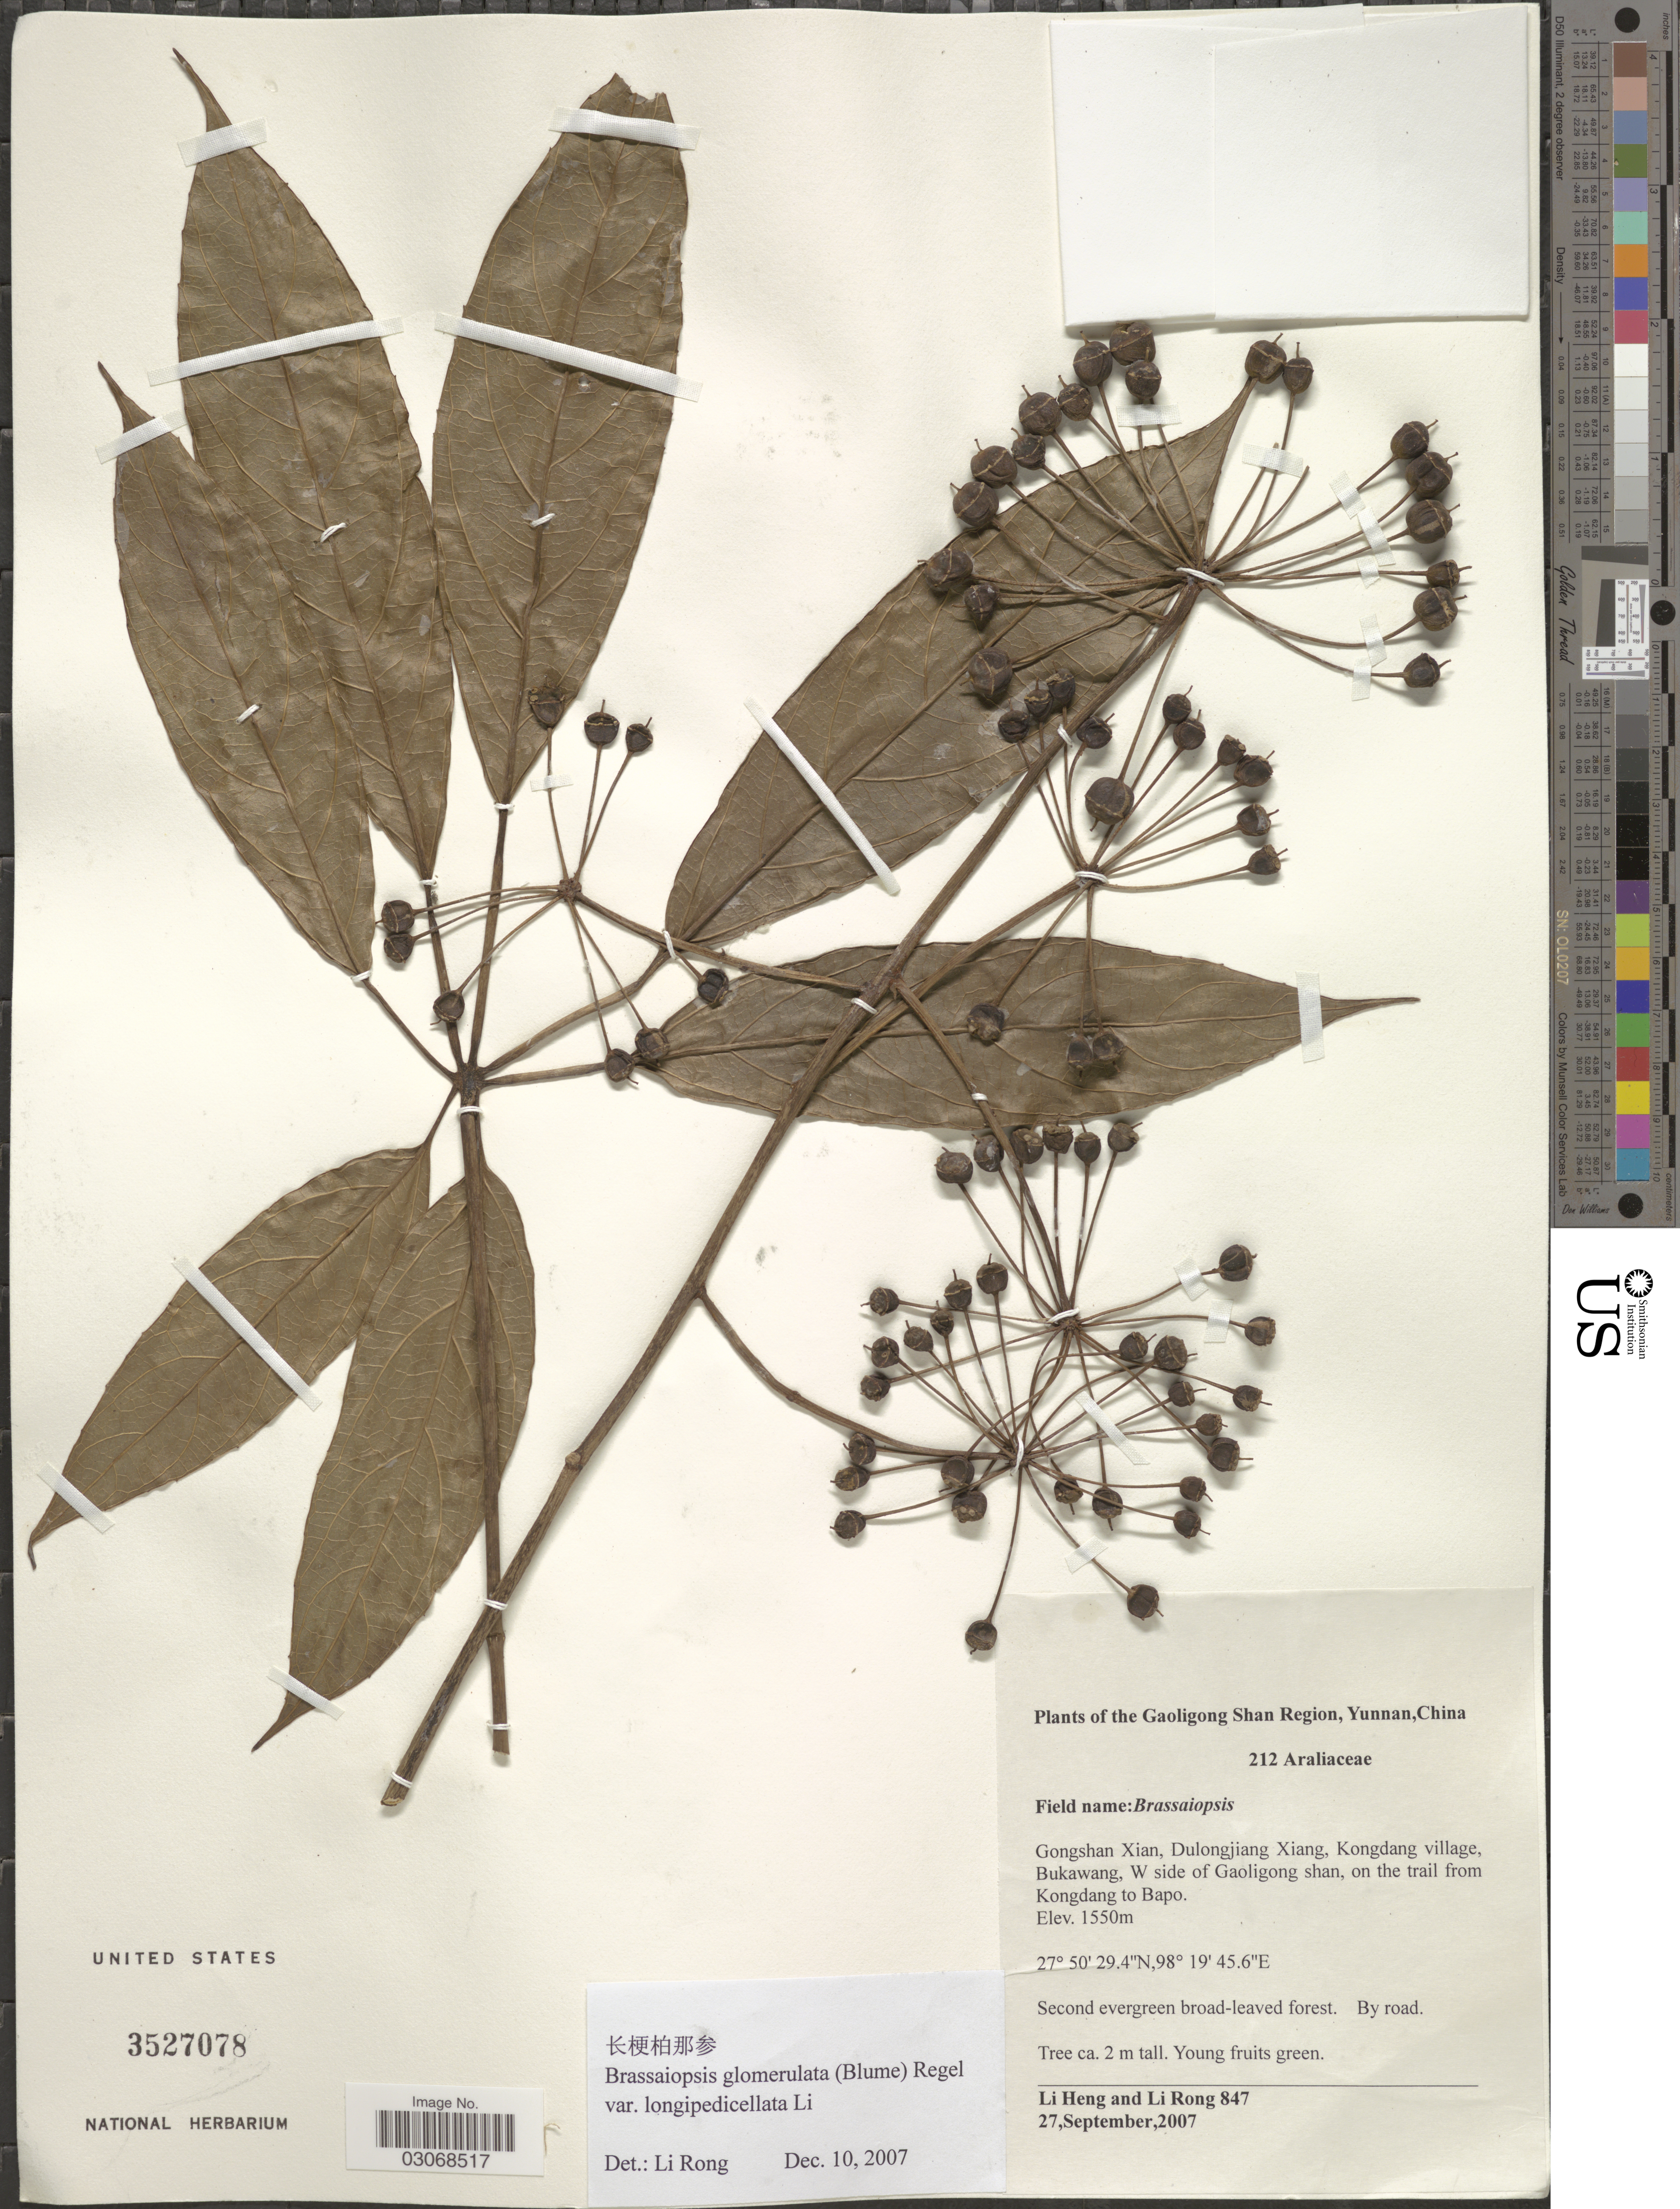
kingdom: Plantae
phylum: Tracheophyta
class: Magnoliopsida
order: Apiales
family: Araliaceae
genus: Brassaiopsis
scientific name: Brassaiopsis glomerulata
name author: (Blume) Regel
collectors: L. Heng & R. Li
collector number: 847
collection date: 2007-09-27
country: China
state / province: Yunnan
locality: The Gaoligong Shan Region, Yunnan, China, Gongshan Xian, Dulongjiang Xiang, Kongdang village, Bukawang, W side of Gaoligong shan, on the trail from Kongdang to Bapo.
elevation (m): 1550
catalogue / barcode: US 3527078